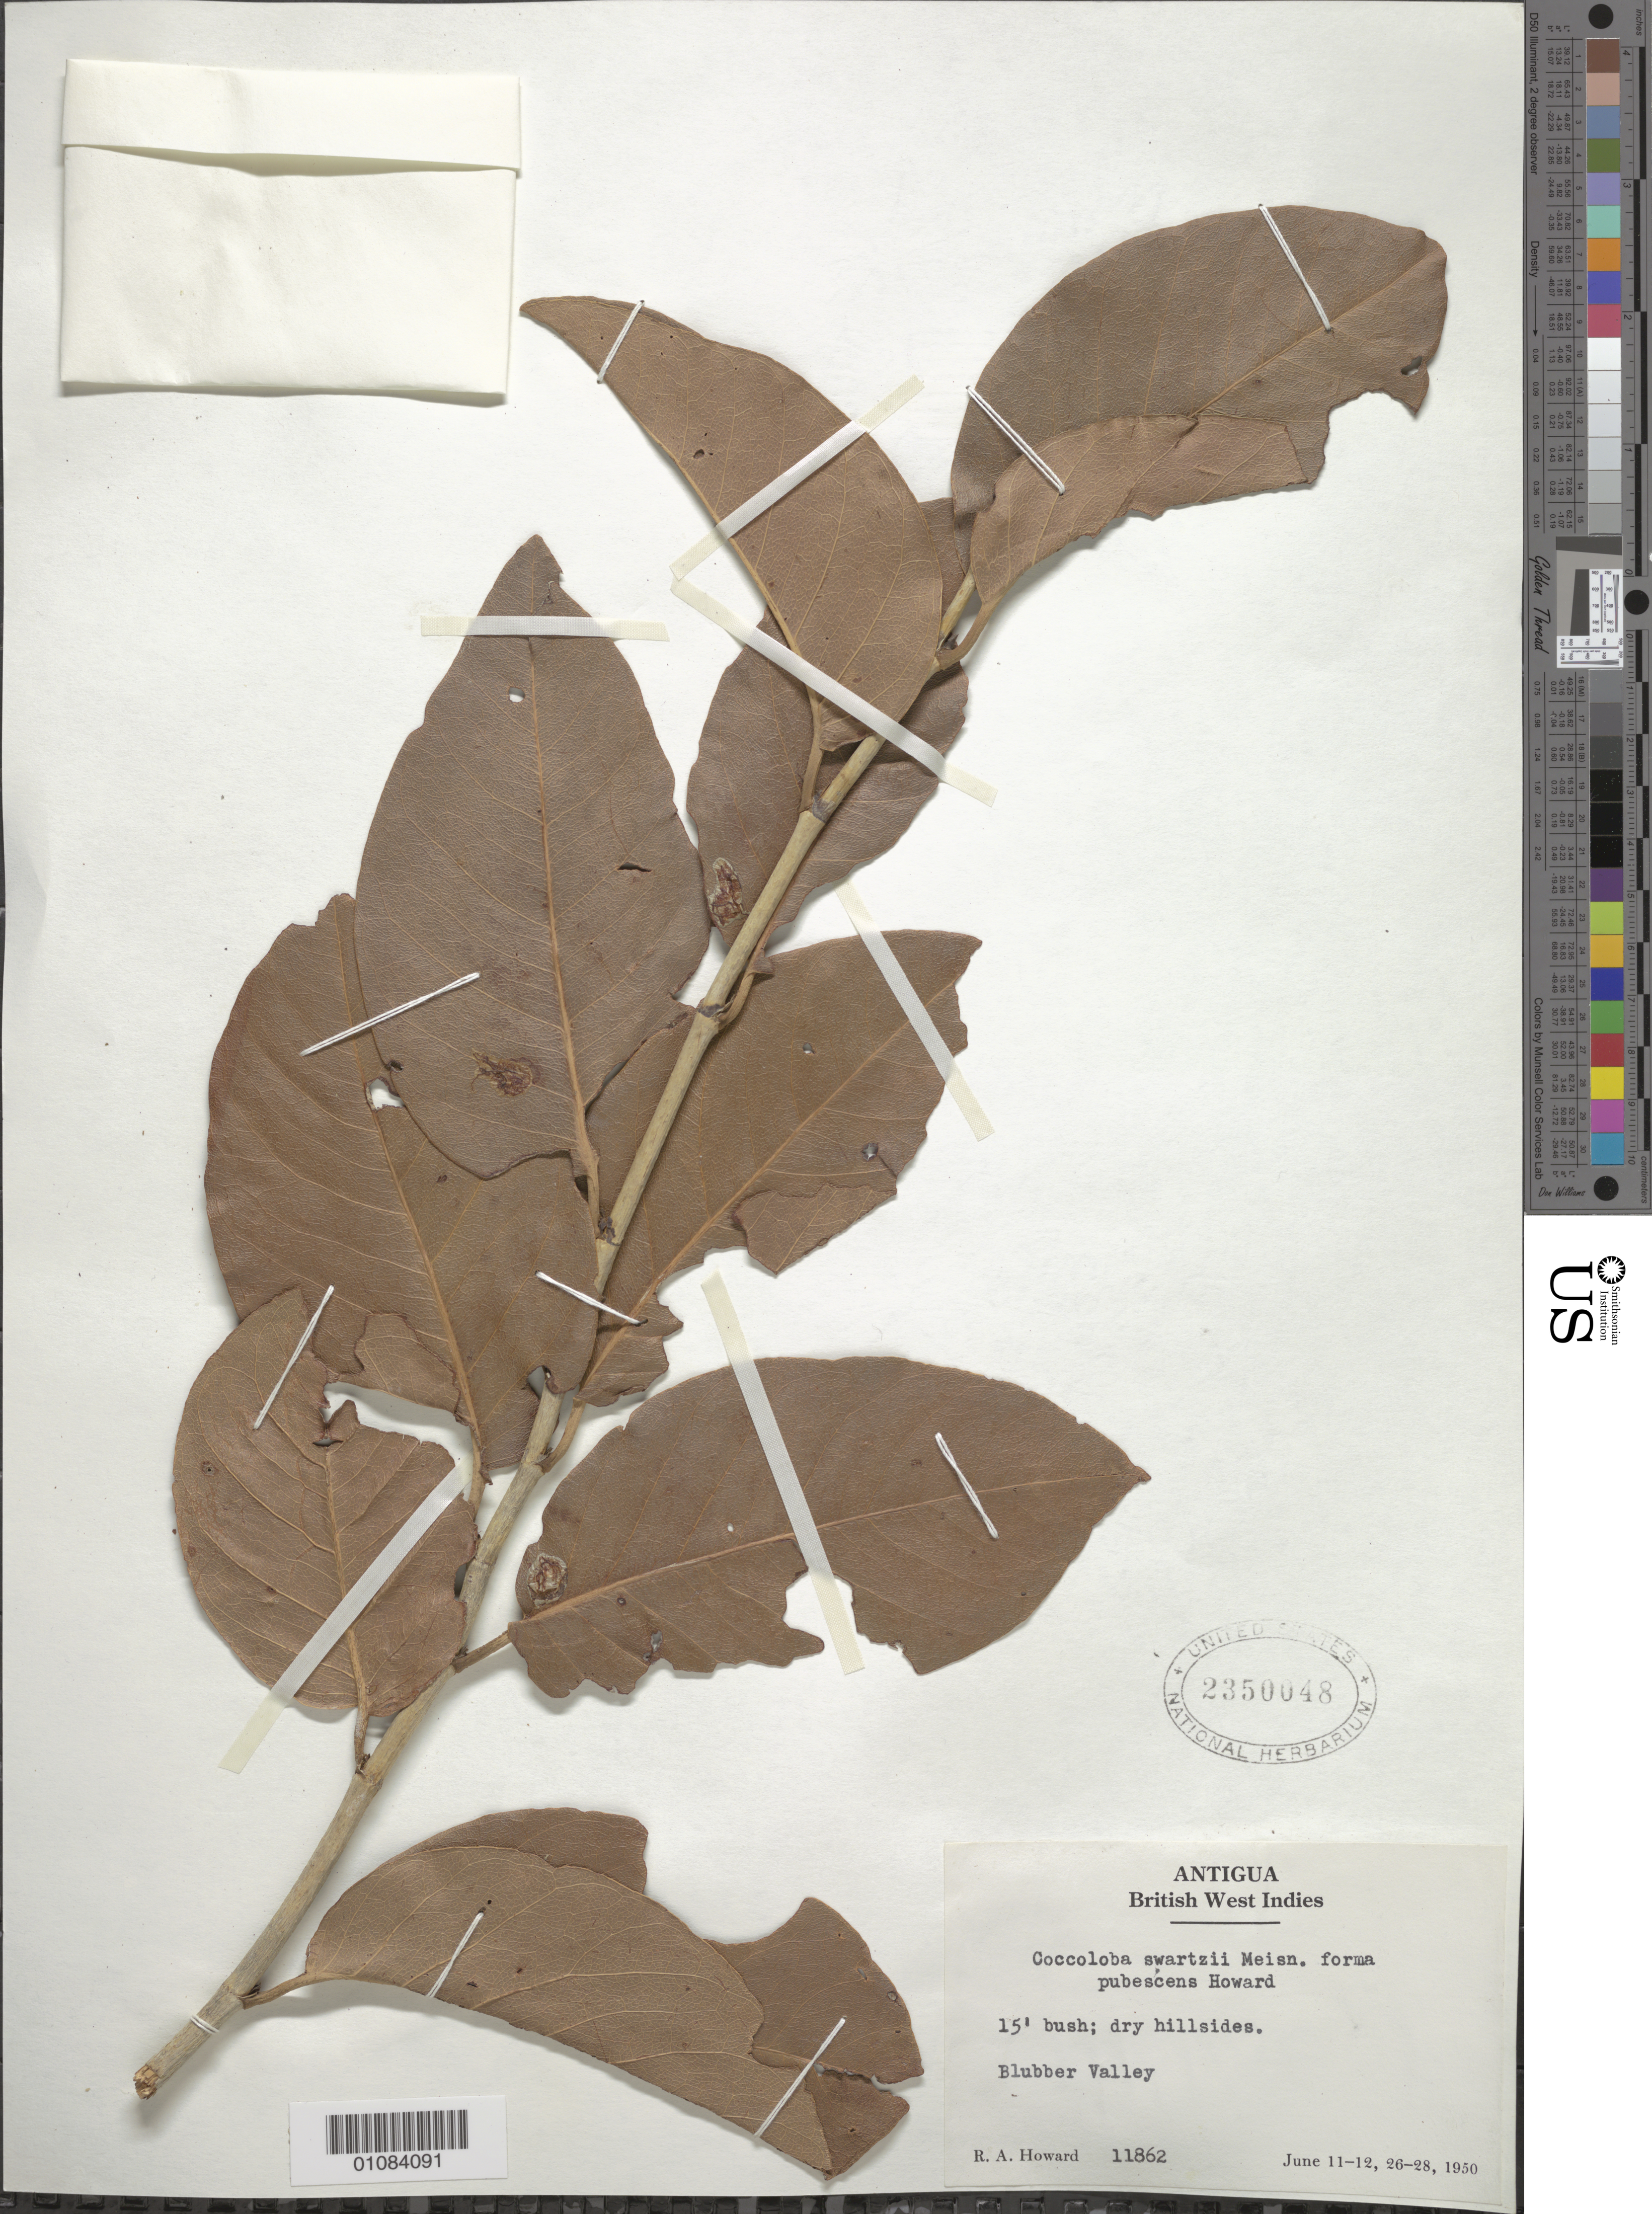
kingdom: Plantae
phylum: Tracheophyta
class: Magnoliopsida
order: Caryophyllales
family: Polygonaceae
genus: Coccoloba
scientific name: Coccoloba swartzii f. pubescens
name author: R.A. Howard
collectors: R. A. Howard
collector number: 11862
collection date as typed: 11 Jun 1950 to 28 Jun 1950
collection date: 1950-06-11/1950-06-28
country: Antigua and Barbuda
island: Antigua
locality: Blubber Valley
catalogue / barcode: US 2350048